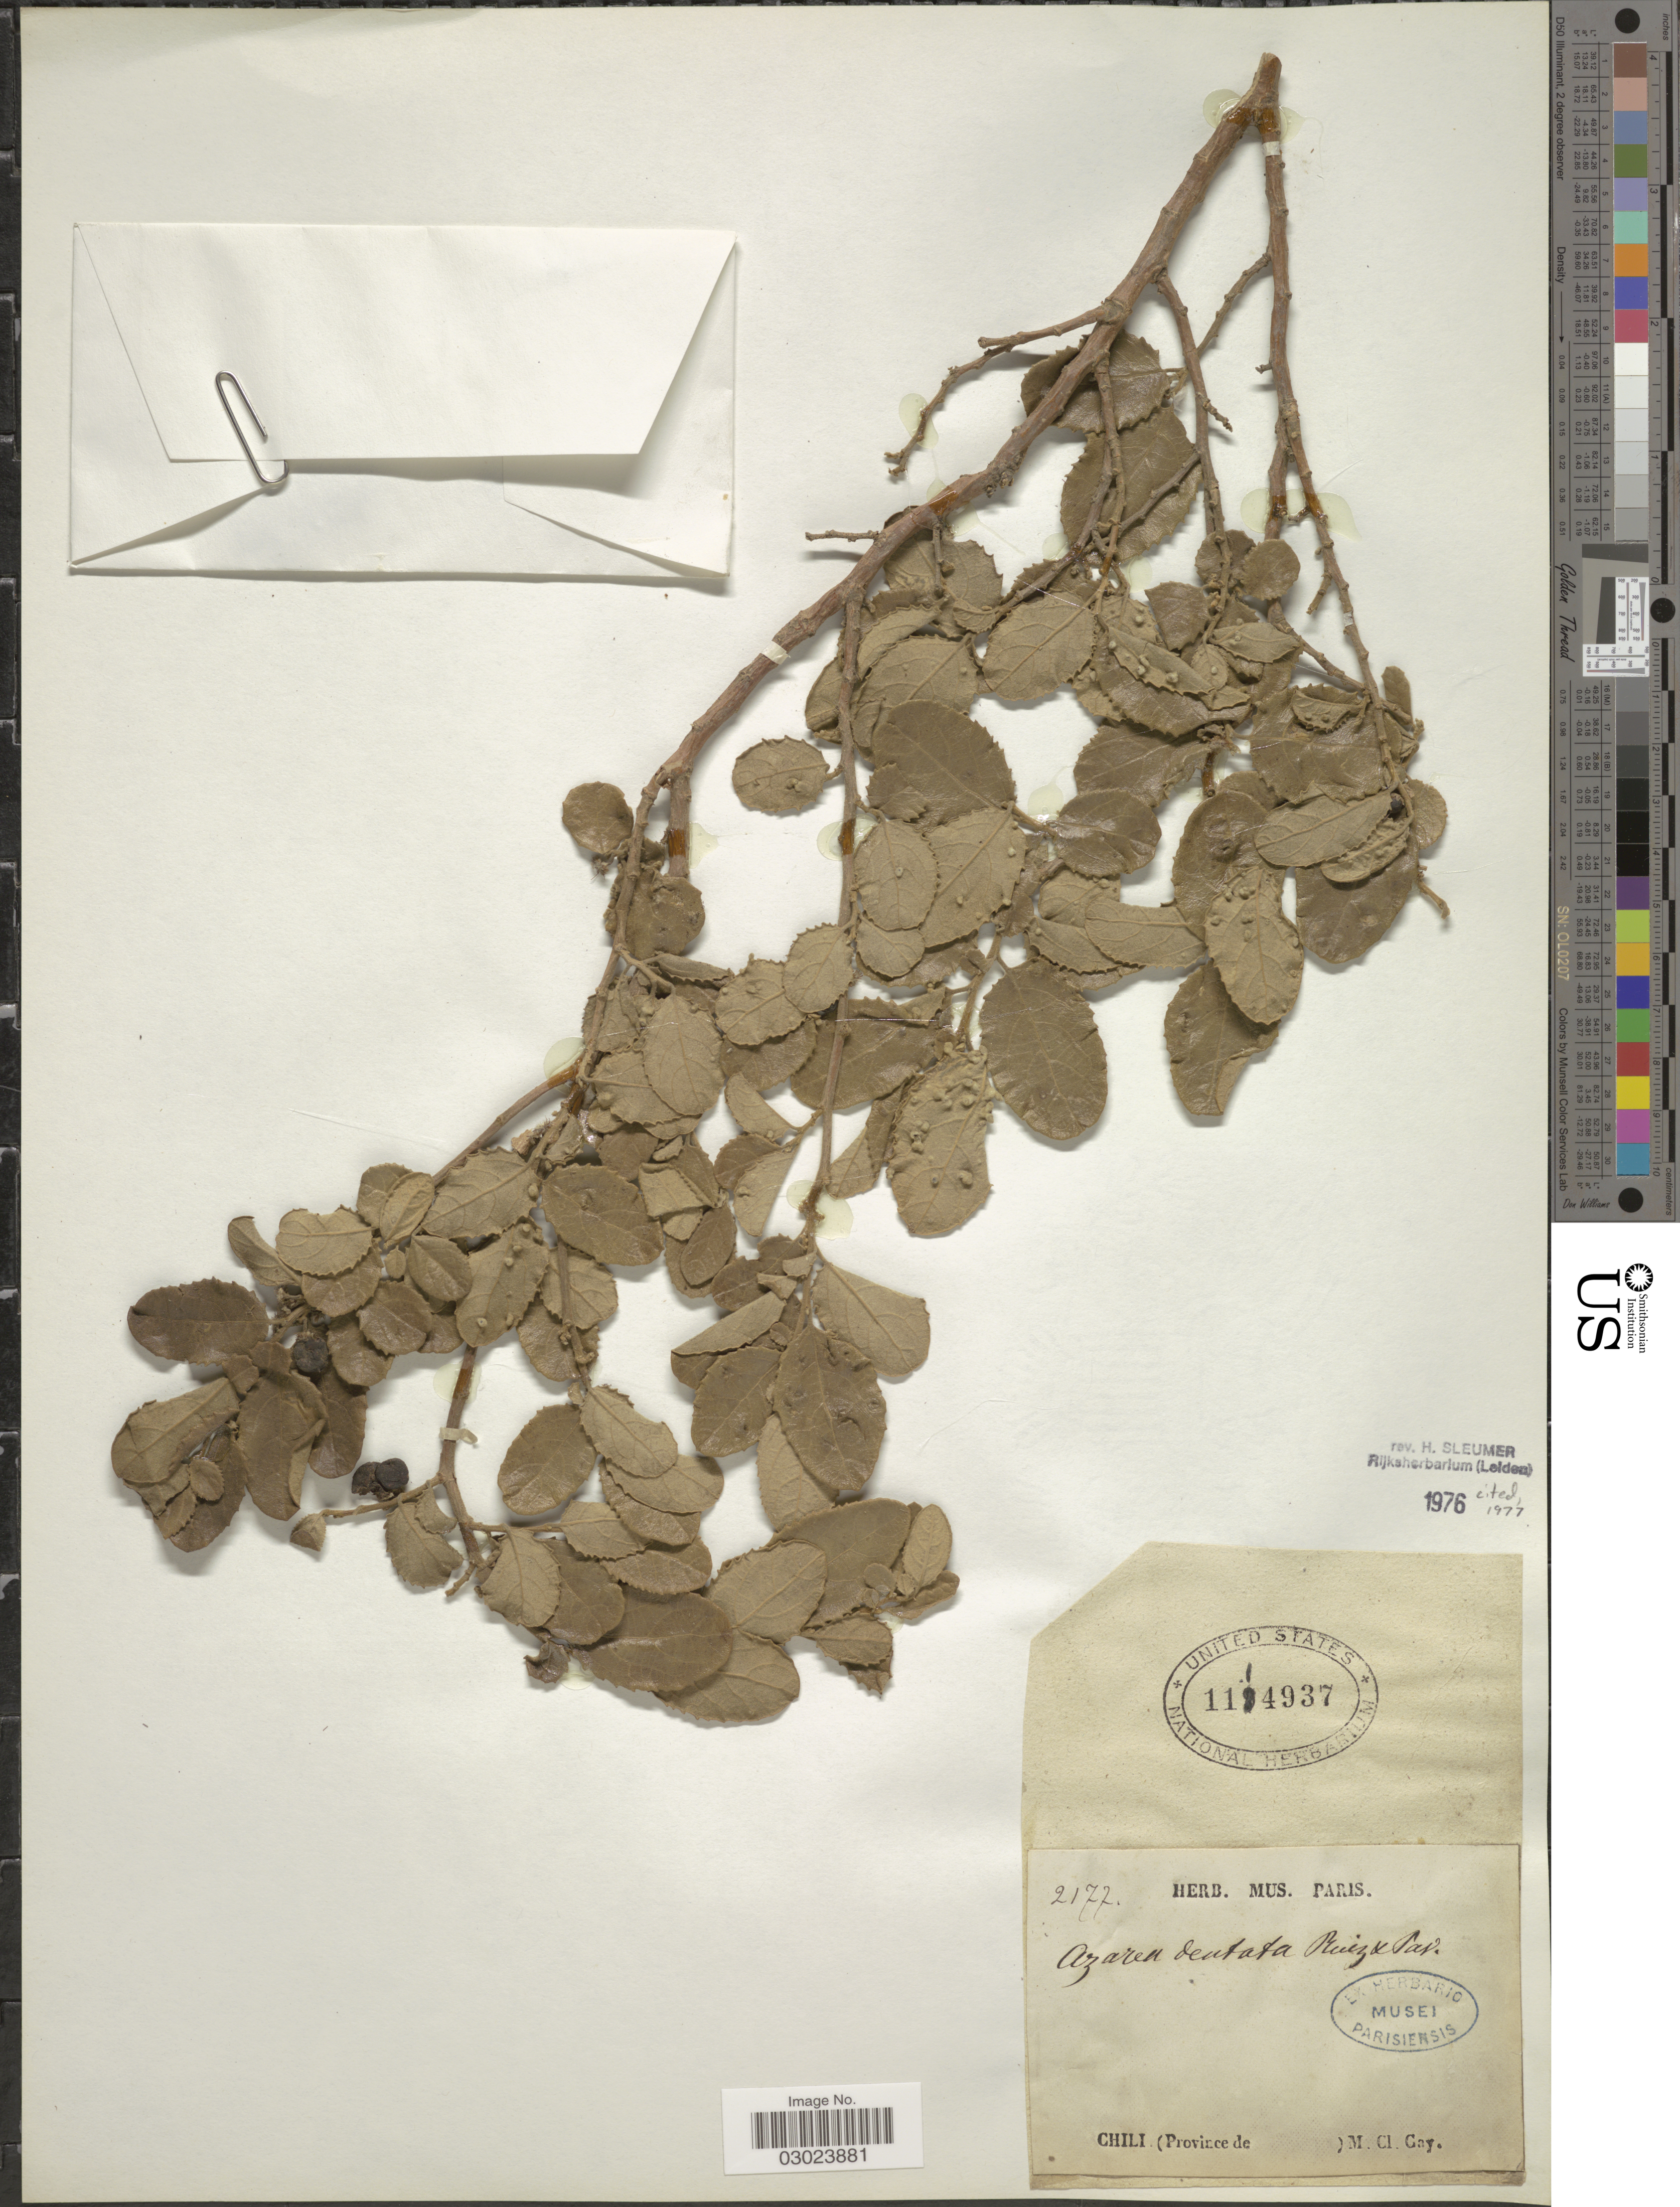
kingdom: Plantae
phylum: Tracheophyta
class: Magnoliopsida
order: Malpighiales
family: Salicaceae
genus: Azara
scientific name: Azara dentata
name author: Ruiz & Pav.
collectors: C. Gay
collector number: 2177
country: Chile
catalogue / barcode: US 1114937